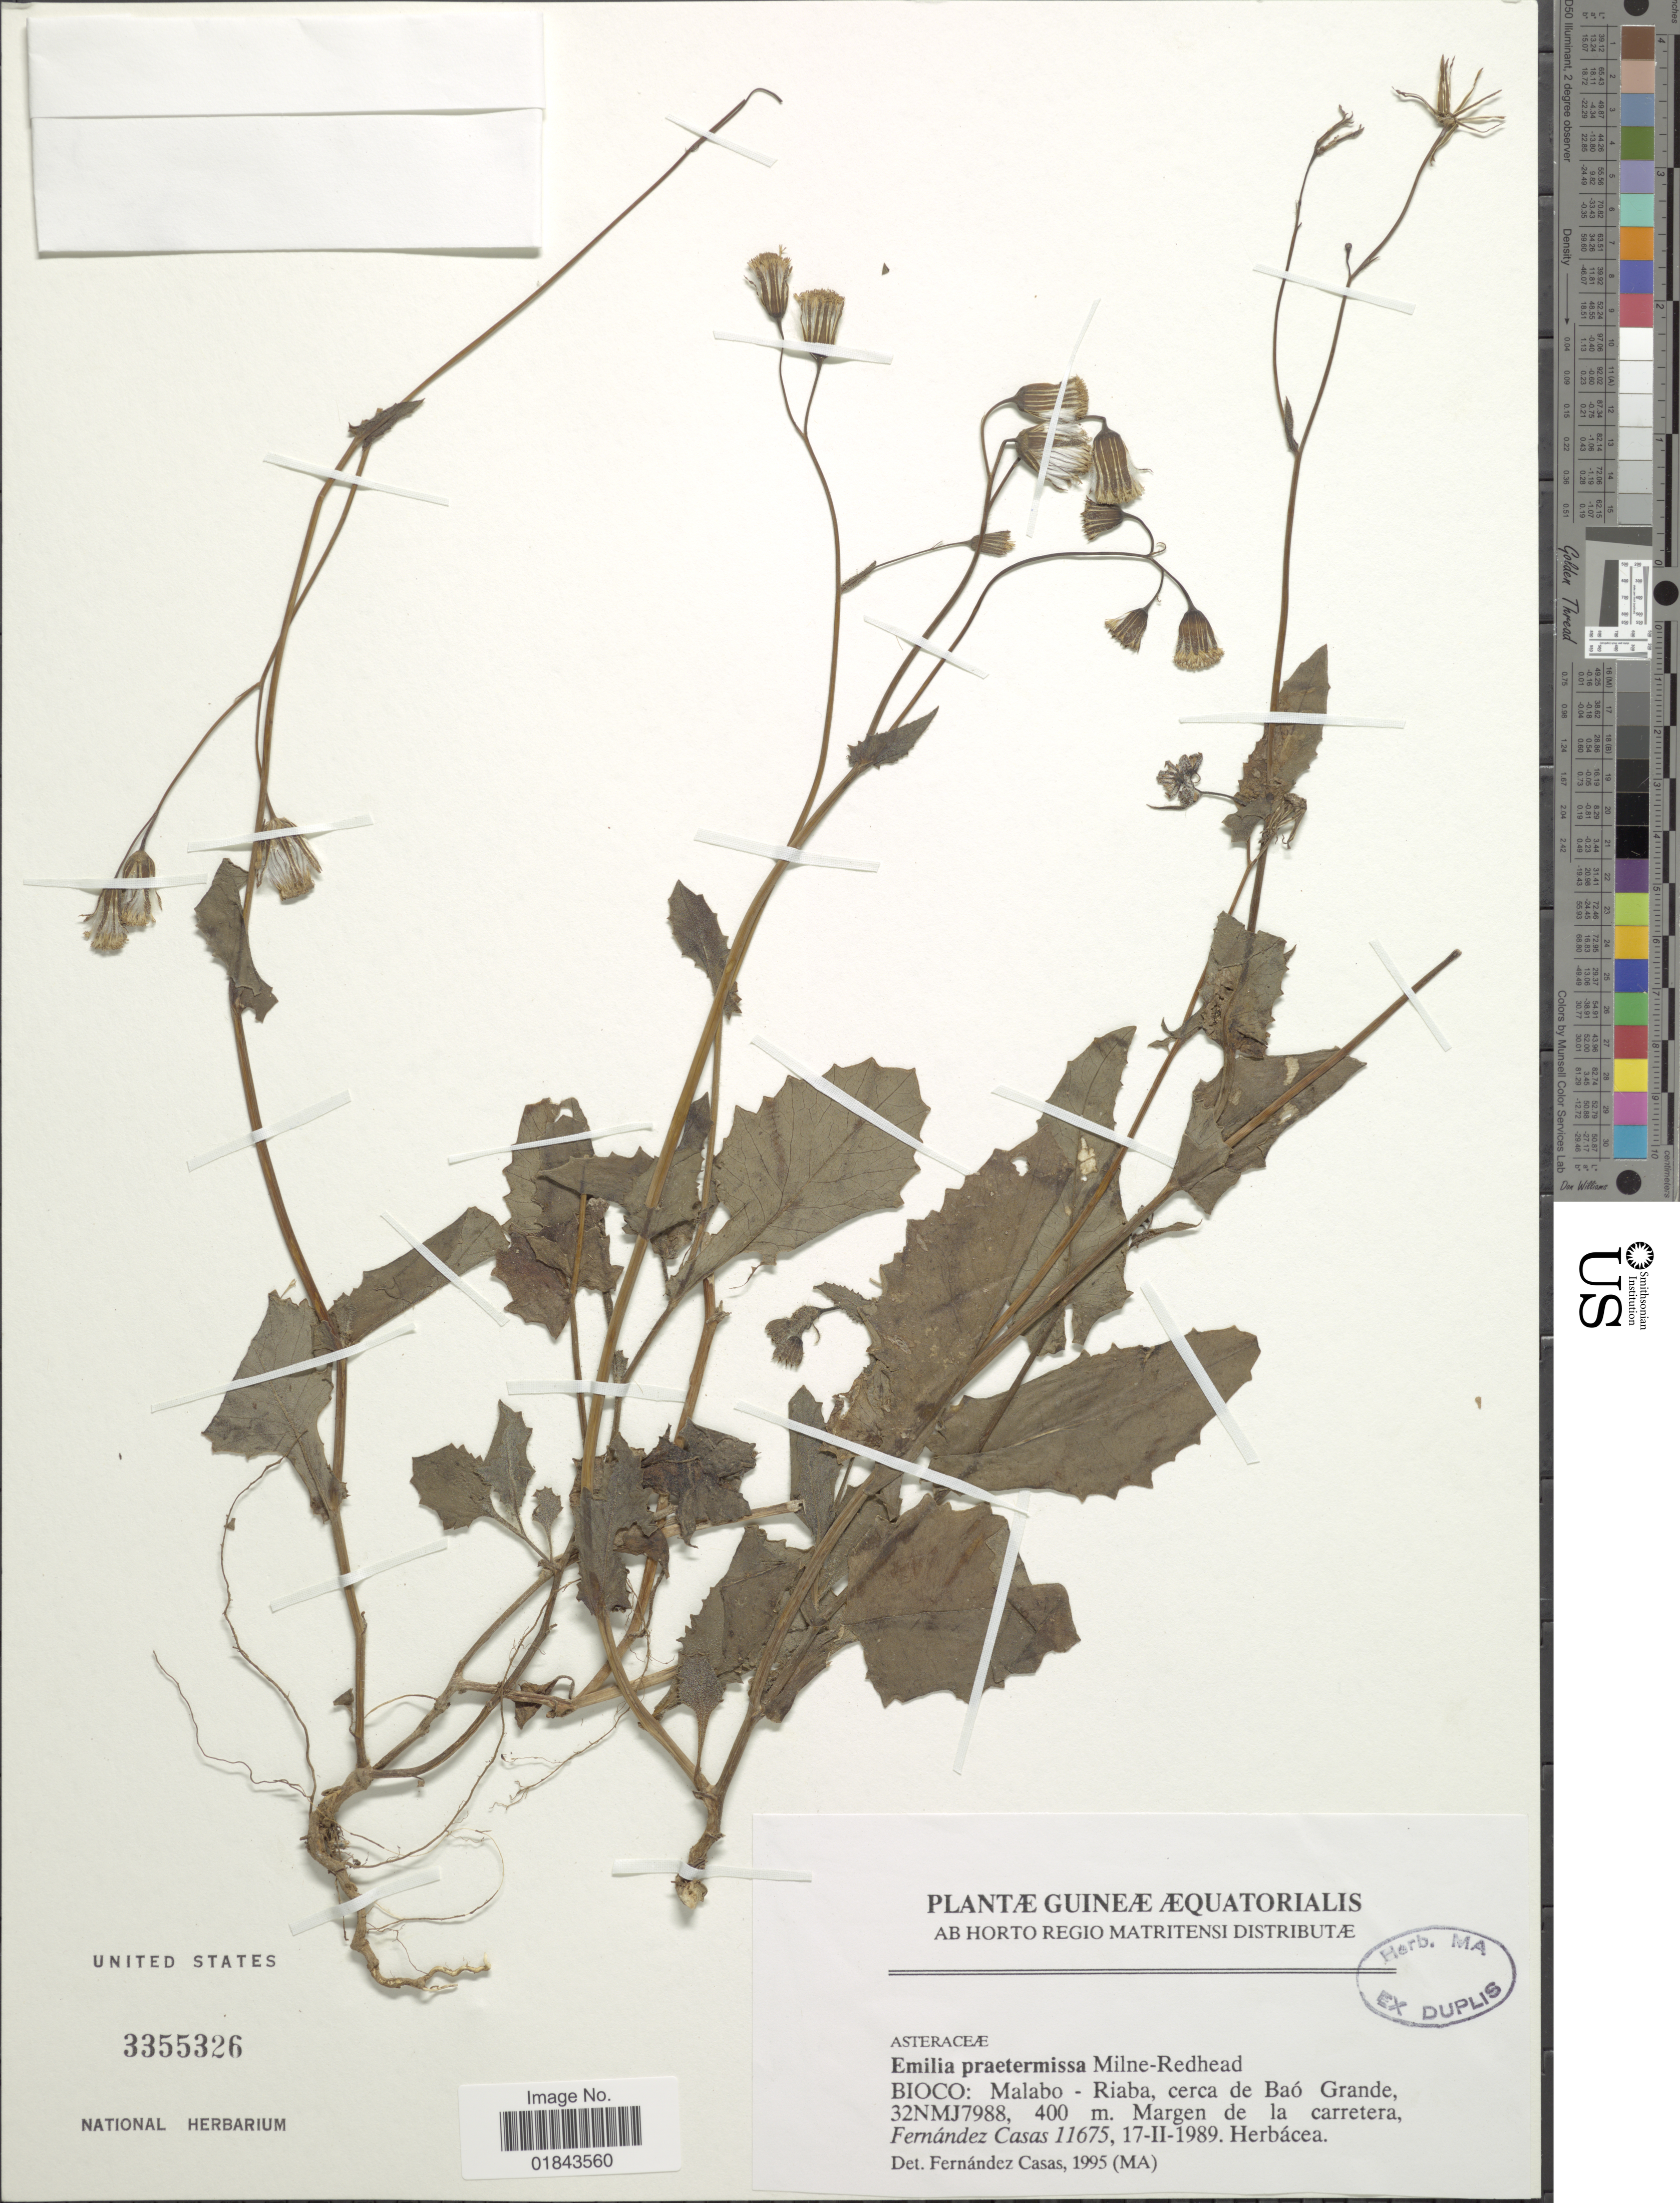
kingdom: Plantae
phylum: Tracheophyta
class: Magnoliopsida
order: Asterales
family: Asteraceae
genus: Emilia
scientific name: Emilia praetermissa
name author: Milne-Redh.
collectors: F. Casas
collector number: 11675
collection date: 1989-02-17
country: Equatorial Guinea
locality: Bioco: Malabo, Riaba, cerca de Bao Grande, 32NMJ7988, Margen de la carretera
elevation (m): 400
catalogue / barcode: US 3355326